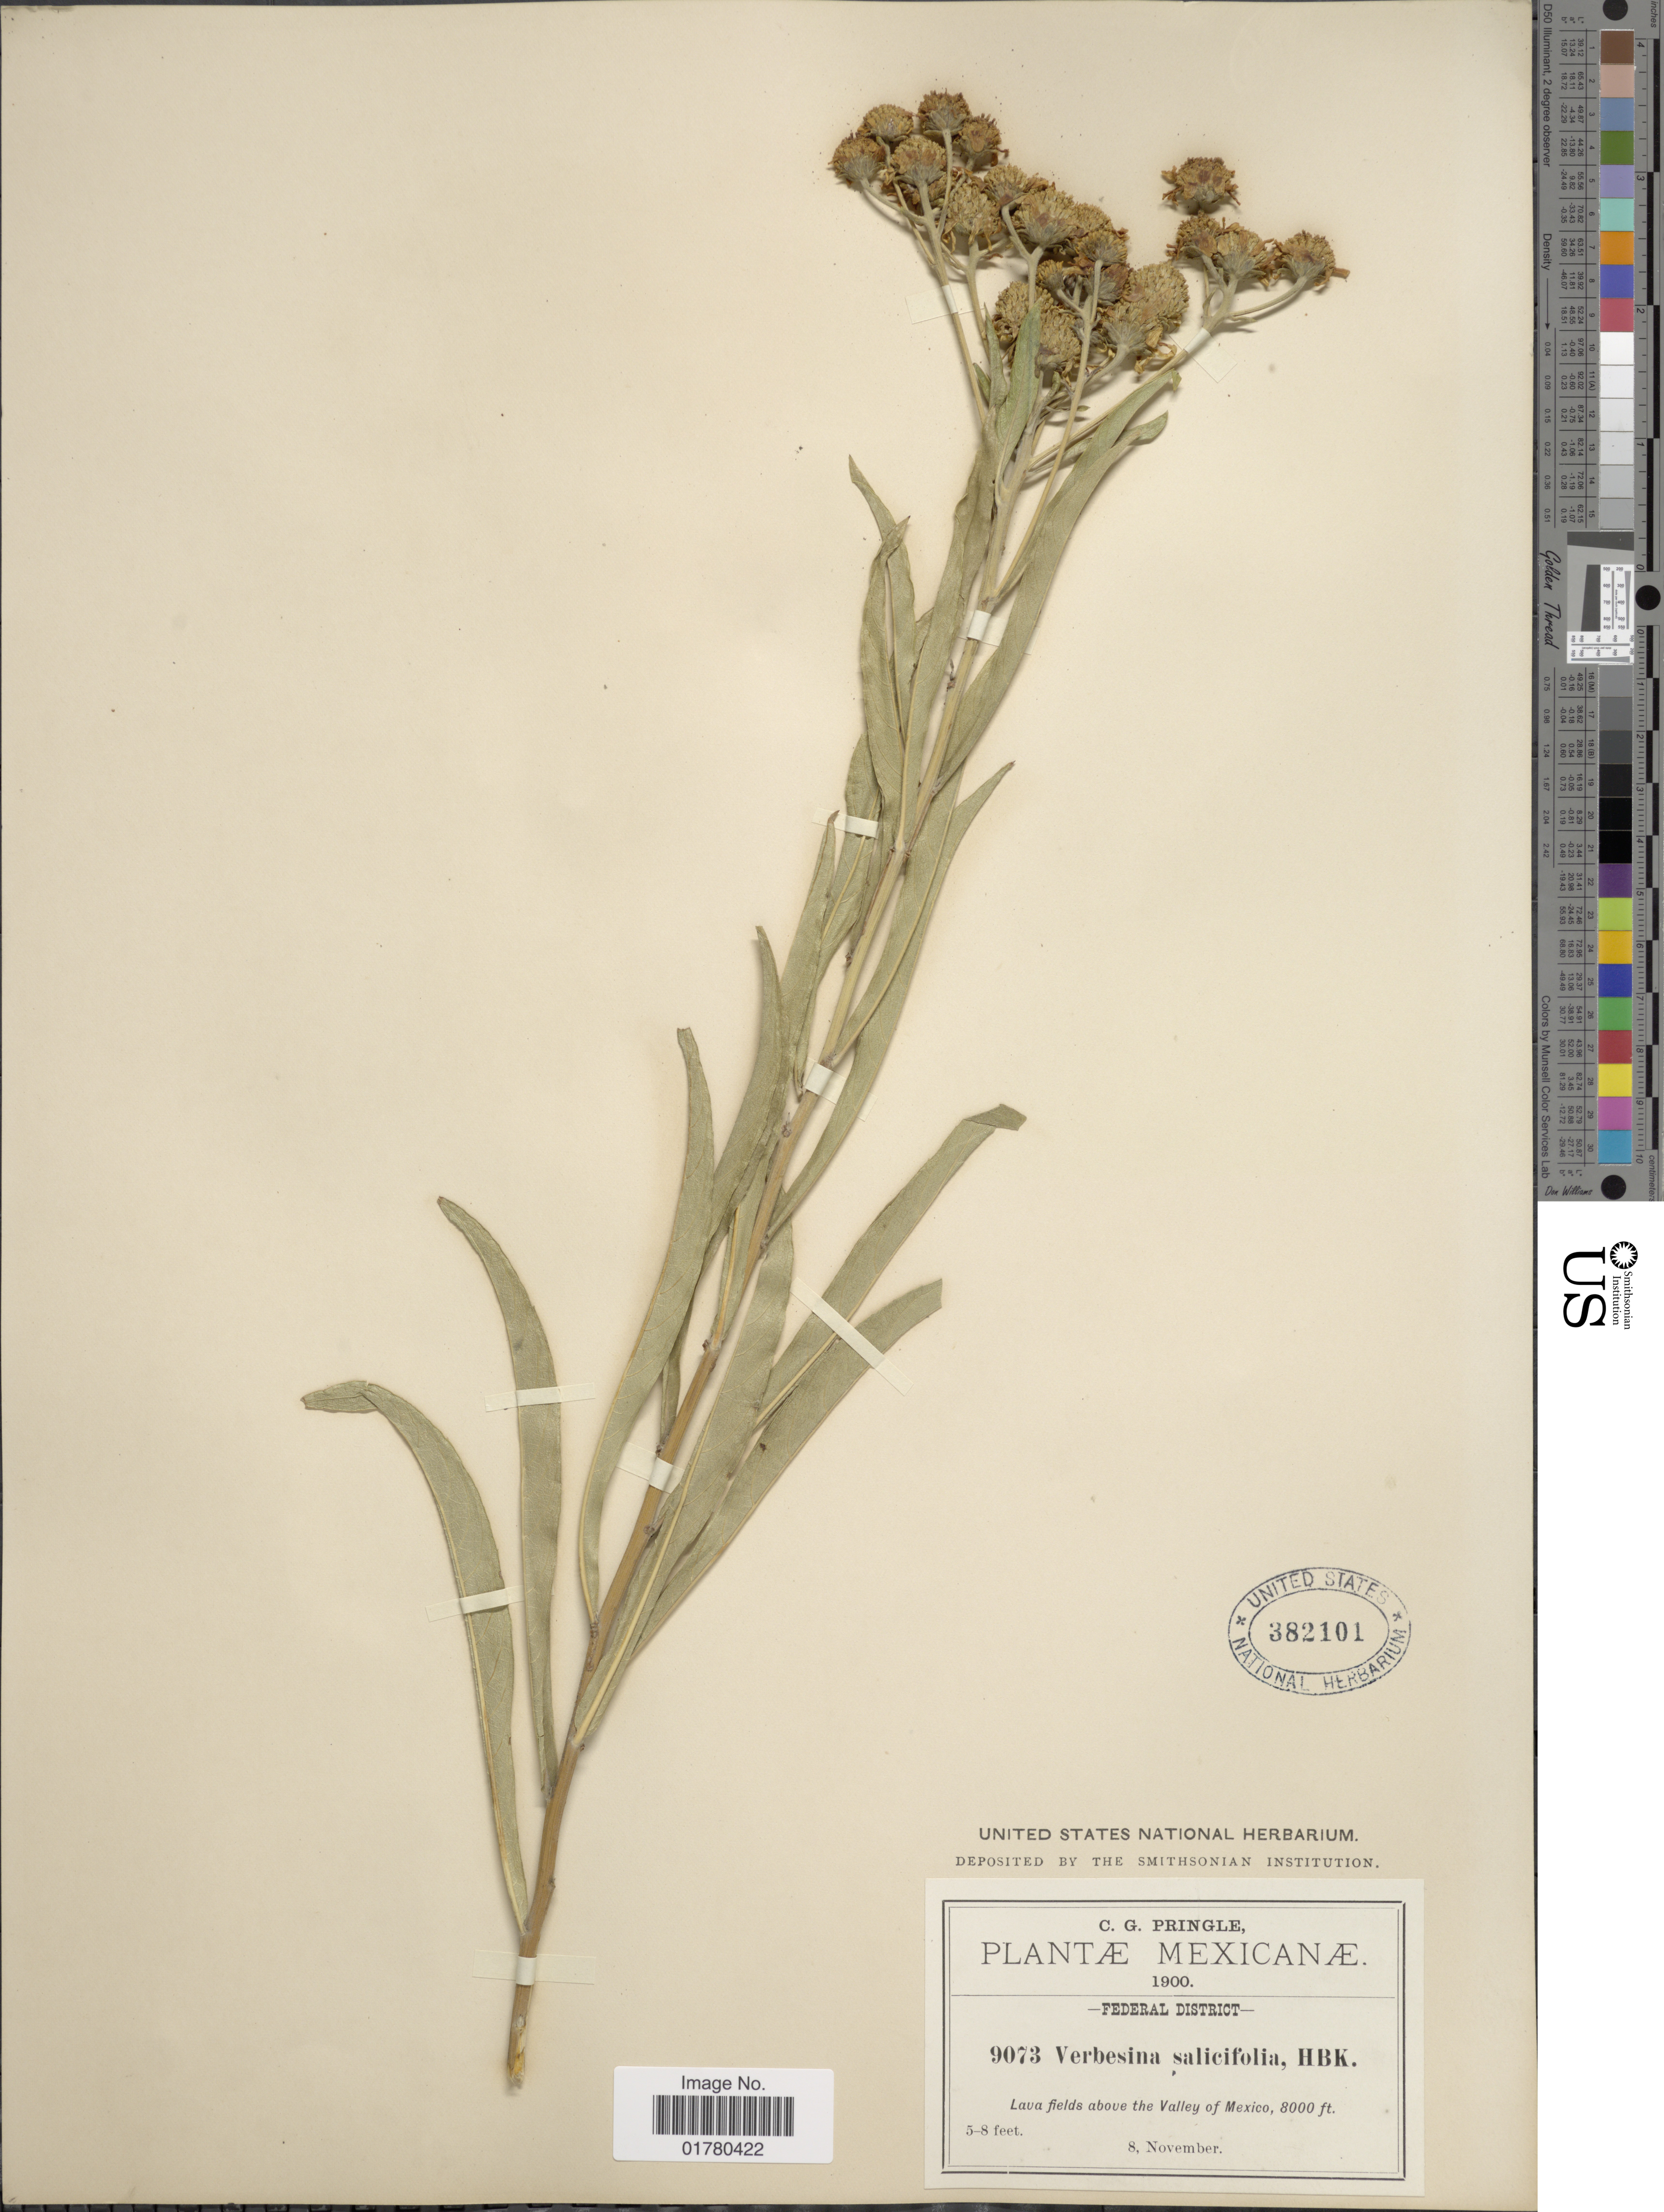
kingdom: Plantae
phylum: Tracheophyta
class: Magnoliopsida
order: Asterales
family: Asteraceae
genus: Verbesina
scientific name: Verbesina virgata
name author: Cav.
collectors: C. G. Pringle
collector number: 9073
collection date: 1900-11-08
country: Mexico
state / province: Distrito Federal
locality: Lava fields above the Valley of Mexico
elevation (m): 2438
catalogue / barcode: US 382101